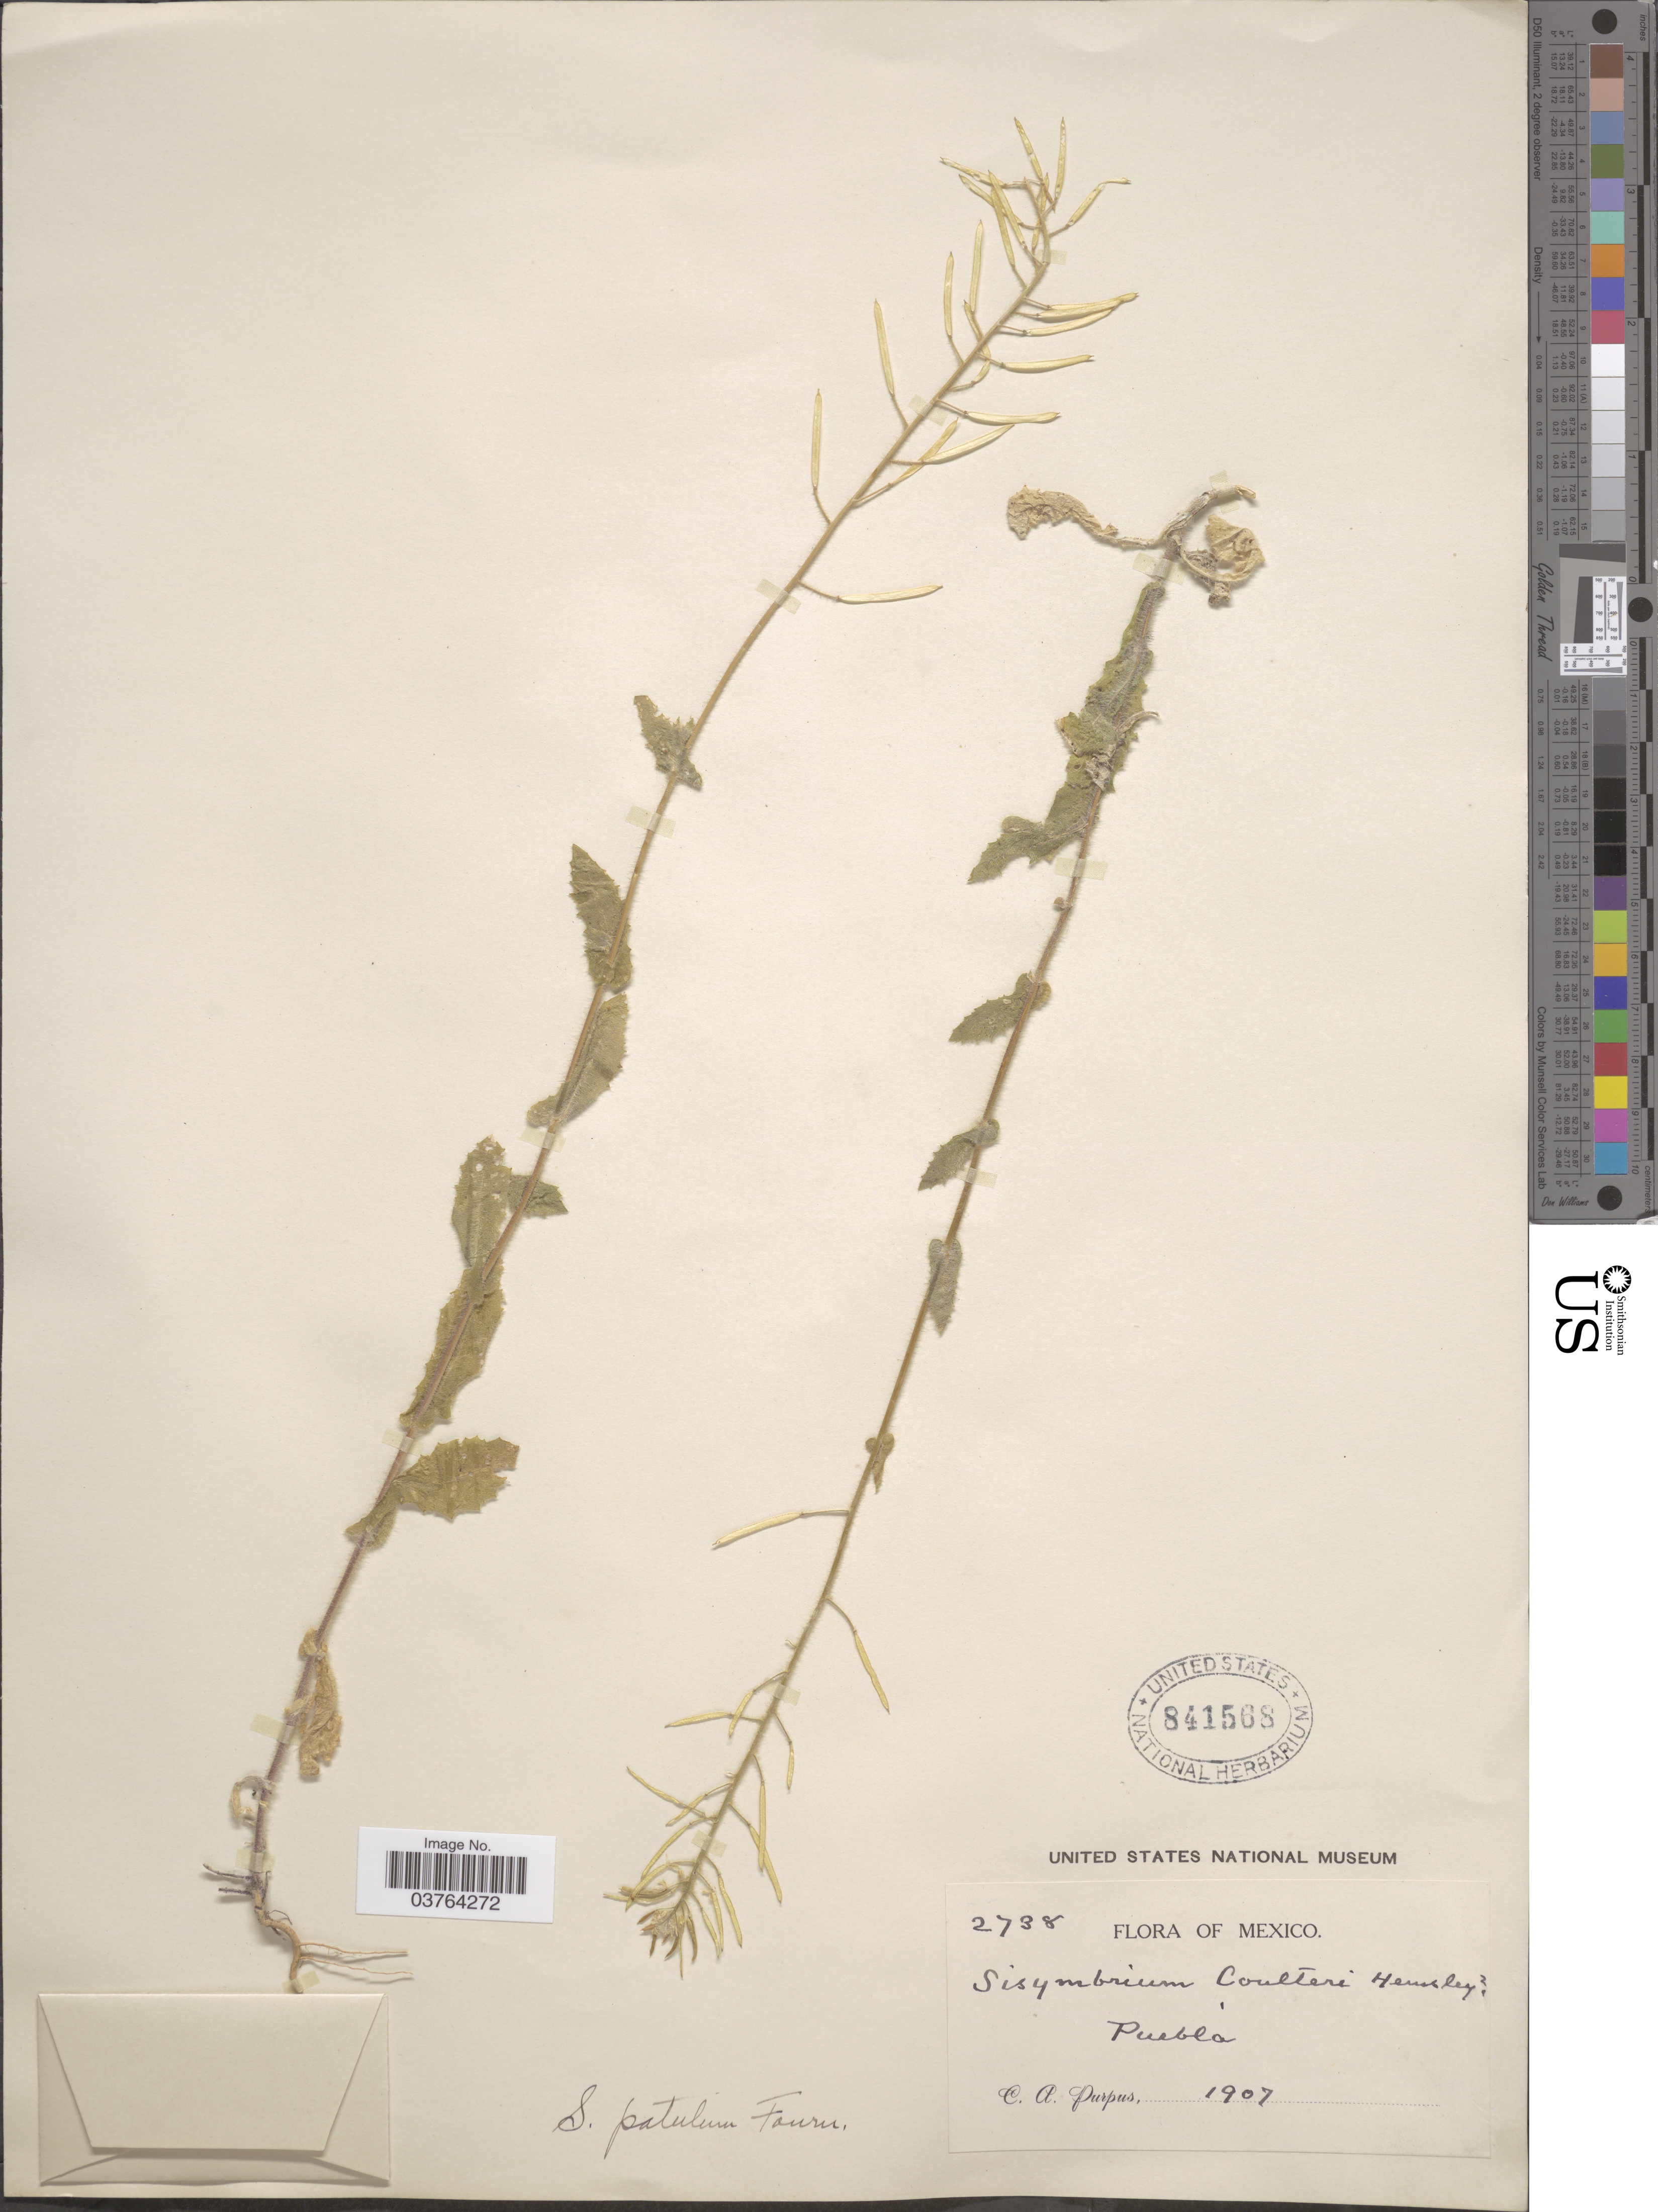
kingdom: Plantae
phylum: Tracheophyta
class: Magnoliopsida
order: Brassicales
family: Brassicaceae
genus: Halimolobos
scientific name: Halimolobos polyspermus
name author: O.E. Schulz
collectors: C. A. Purpus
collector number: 2738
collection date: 1907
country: Mexico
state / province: Puebla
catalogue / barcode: US 841568